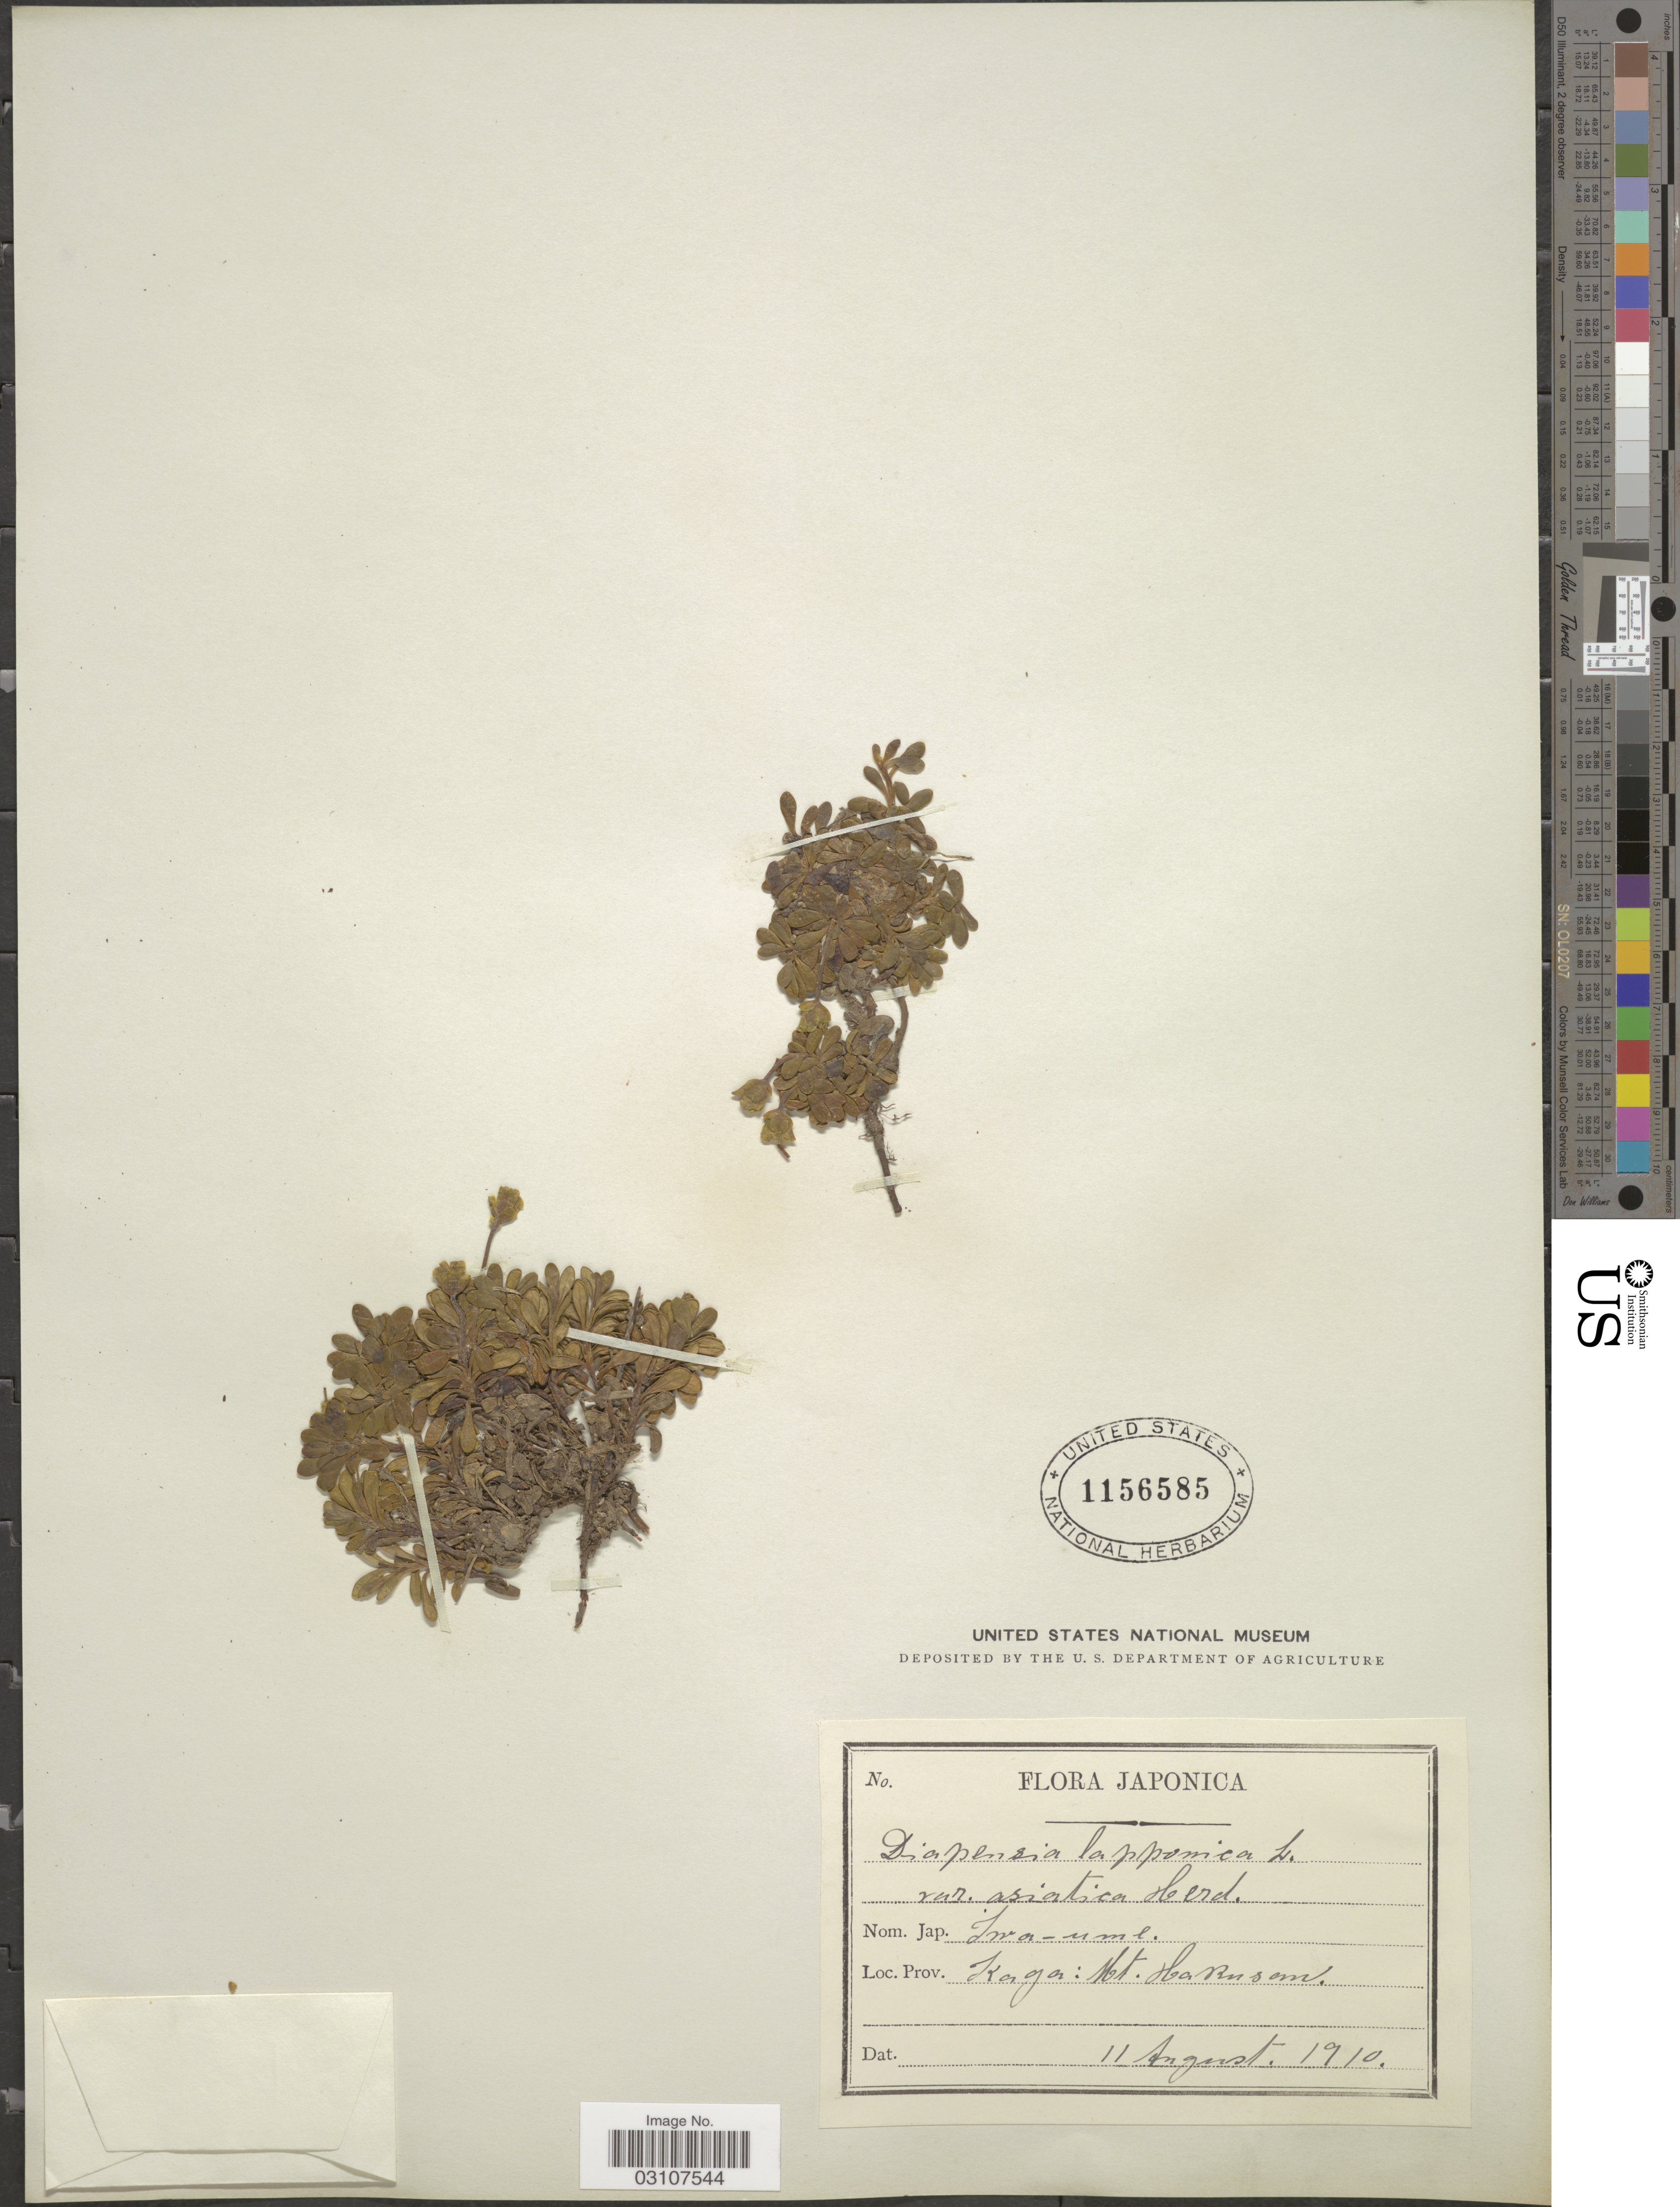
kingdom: Plantae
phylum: Tracheophyta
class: Magnoliopsida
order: Ericales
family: Diapensiaceae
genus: Diapensia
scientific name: Diapensia lapponica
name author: L.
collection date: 1910-08-11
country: Japan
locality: Kaga: Mt. Hakusan.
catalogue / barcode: US 1156585